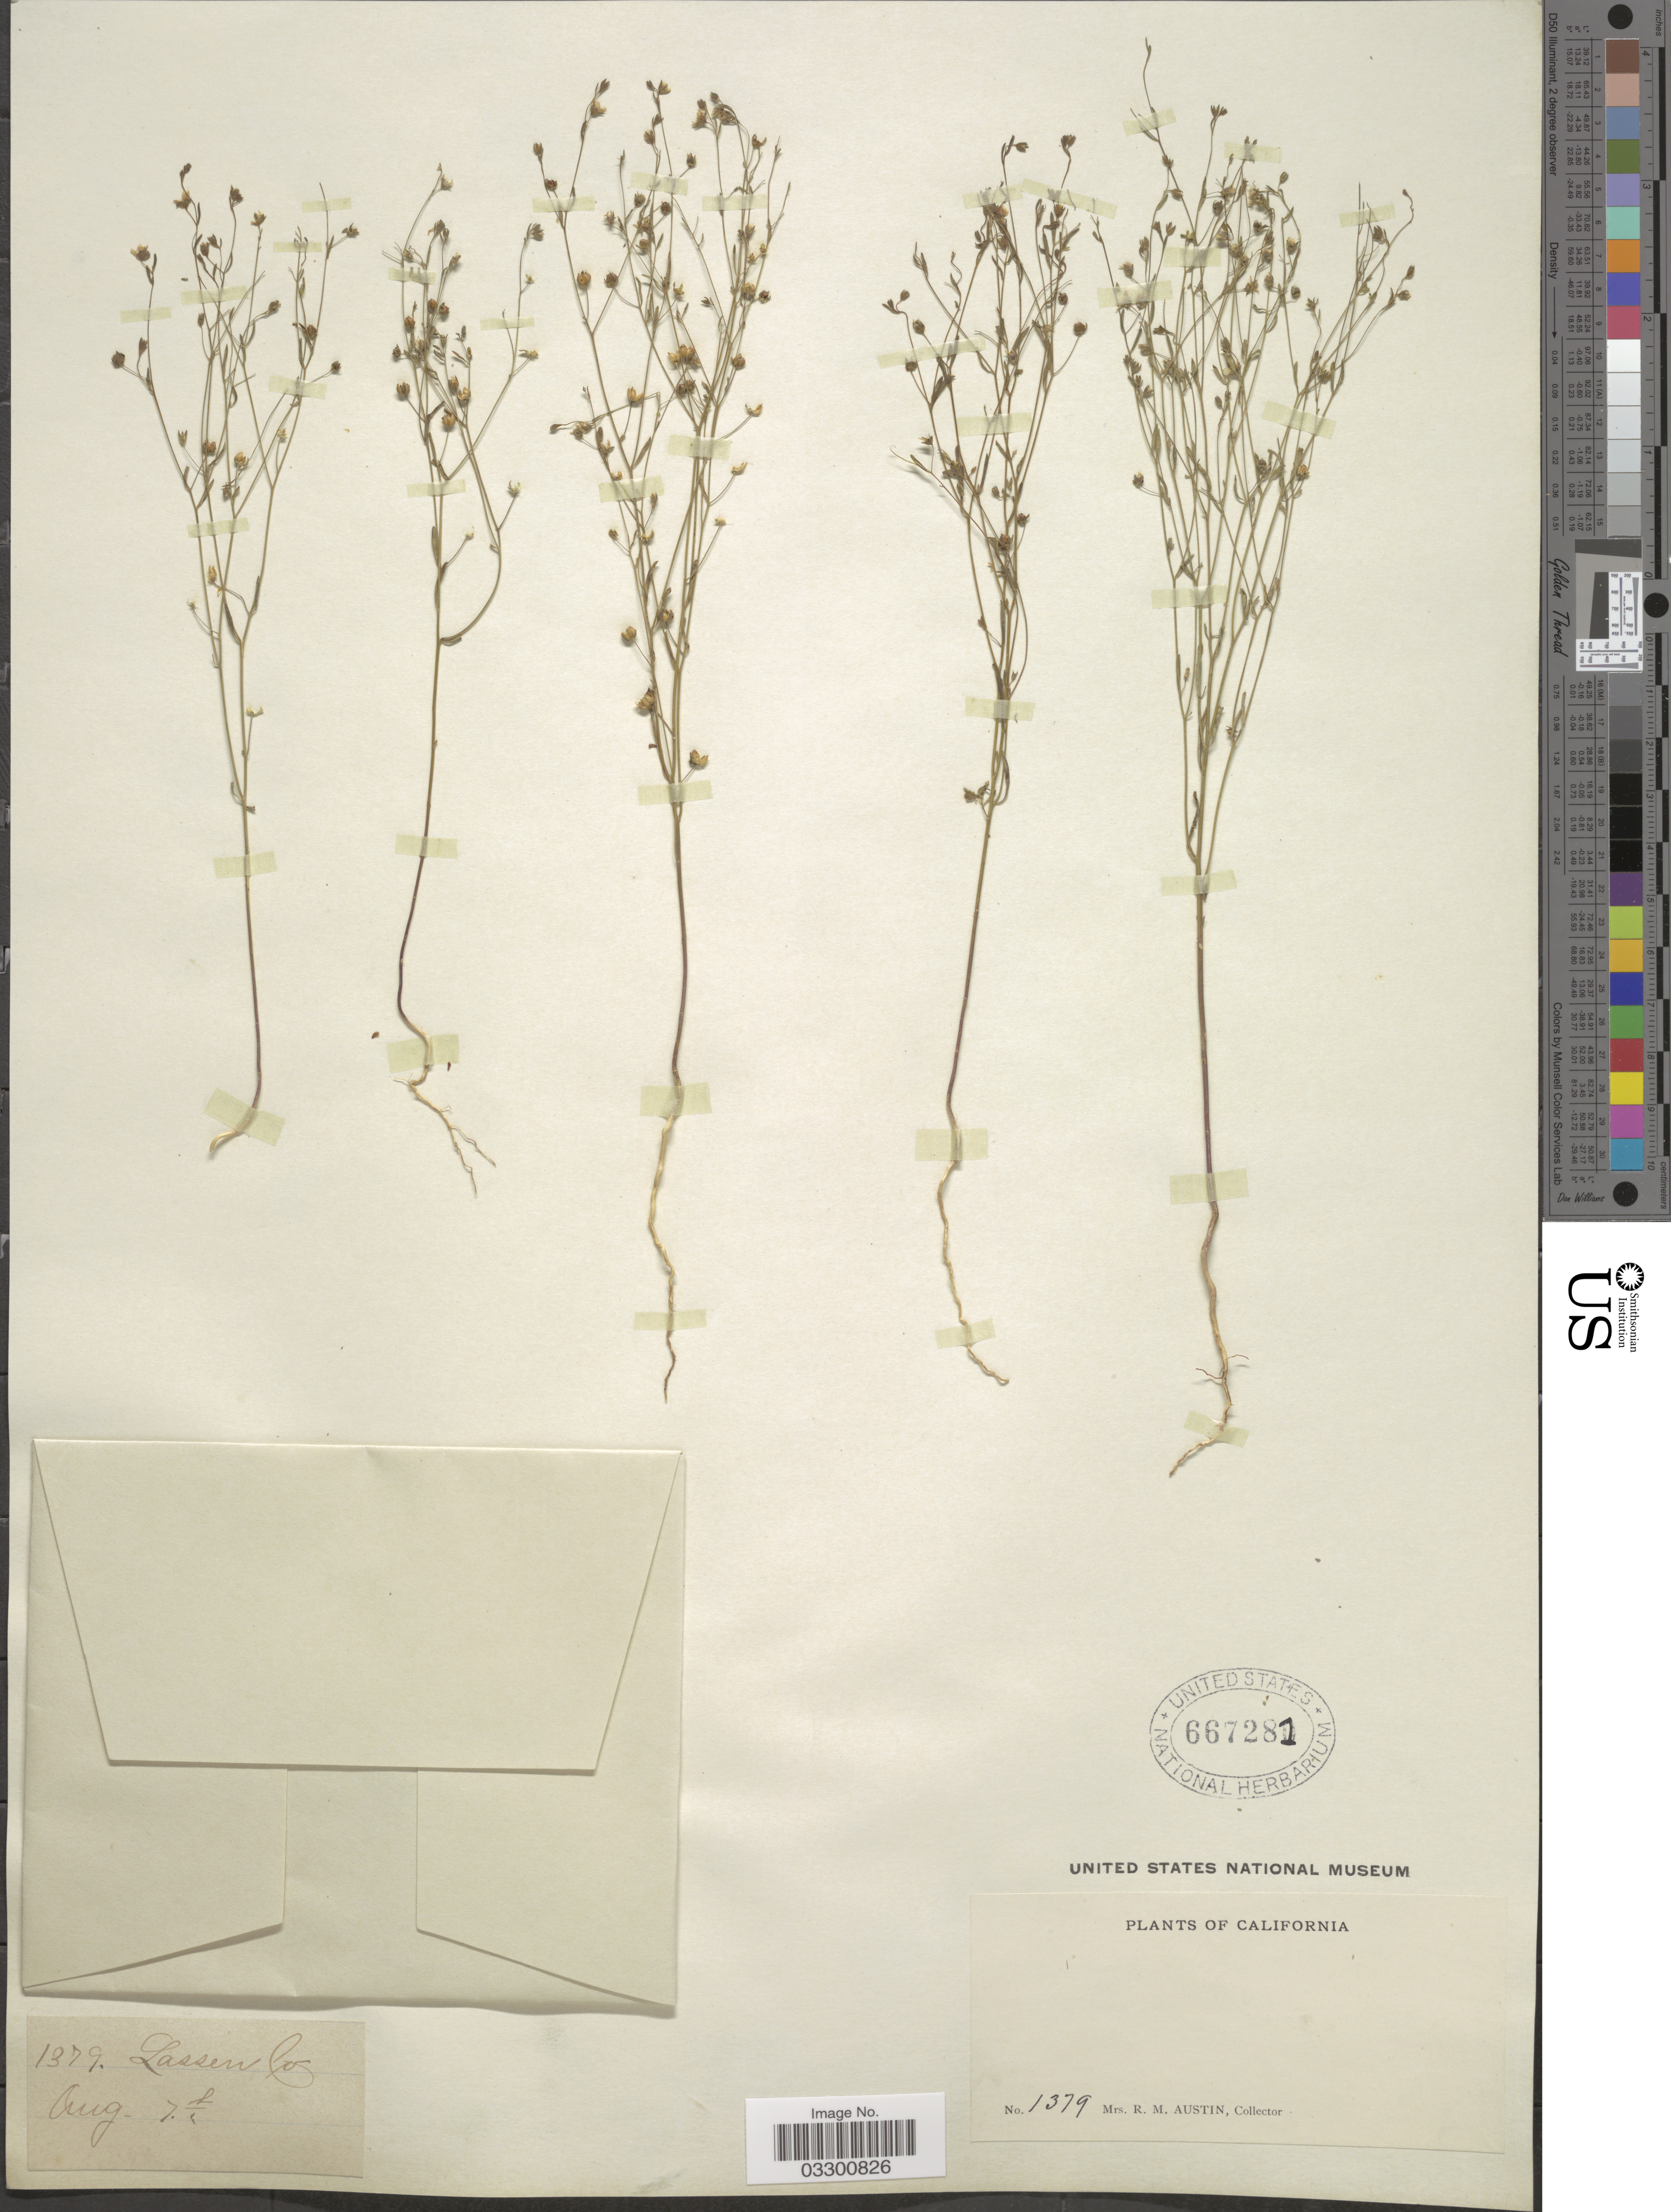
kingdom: Plantae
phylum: Tracheophyta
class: Magnoliopsida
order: Malpighiales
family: Linaceae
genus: Linum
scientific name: Linum sp.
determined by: Strong, Mark T., (BOT), Smithsonian Institution - National Museum of Natural History (UNITED STATES)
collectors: R. Austin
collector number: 1379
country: United States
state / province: California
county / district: Lassen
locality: Lassen Co.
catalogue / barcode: US 667281